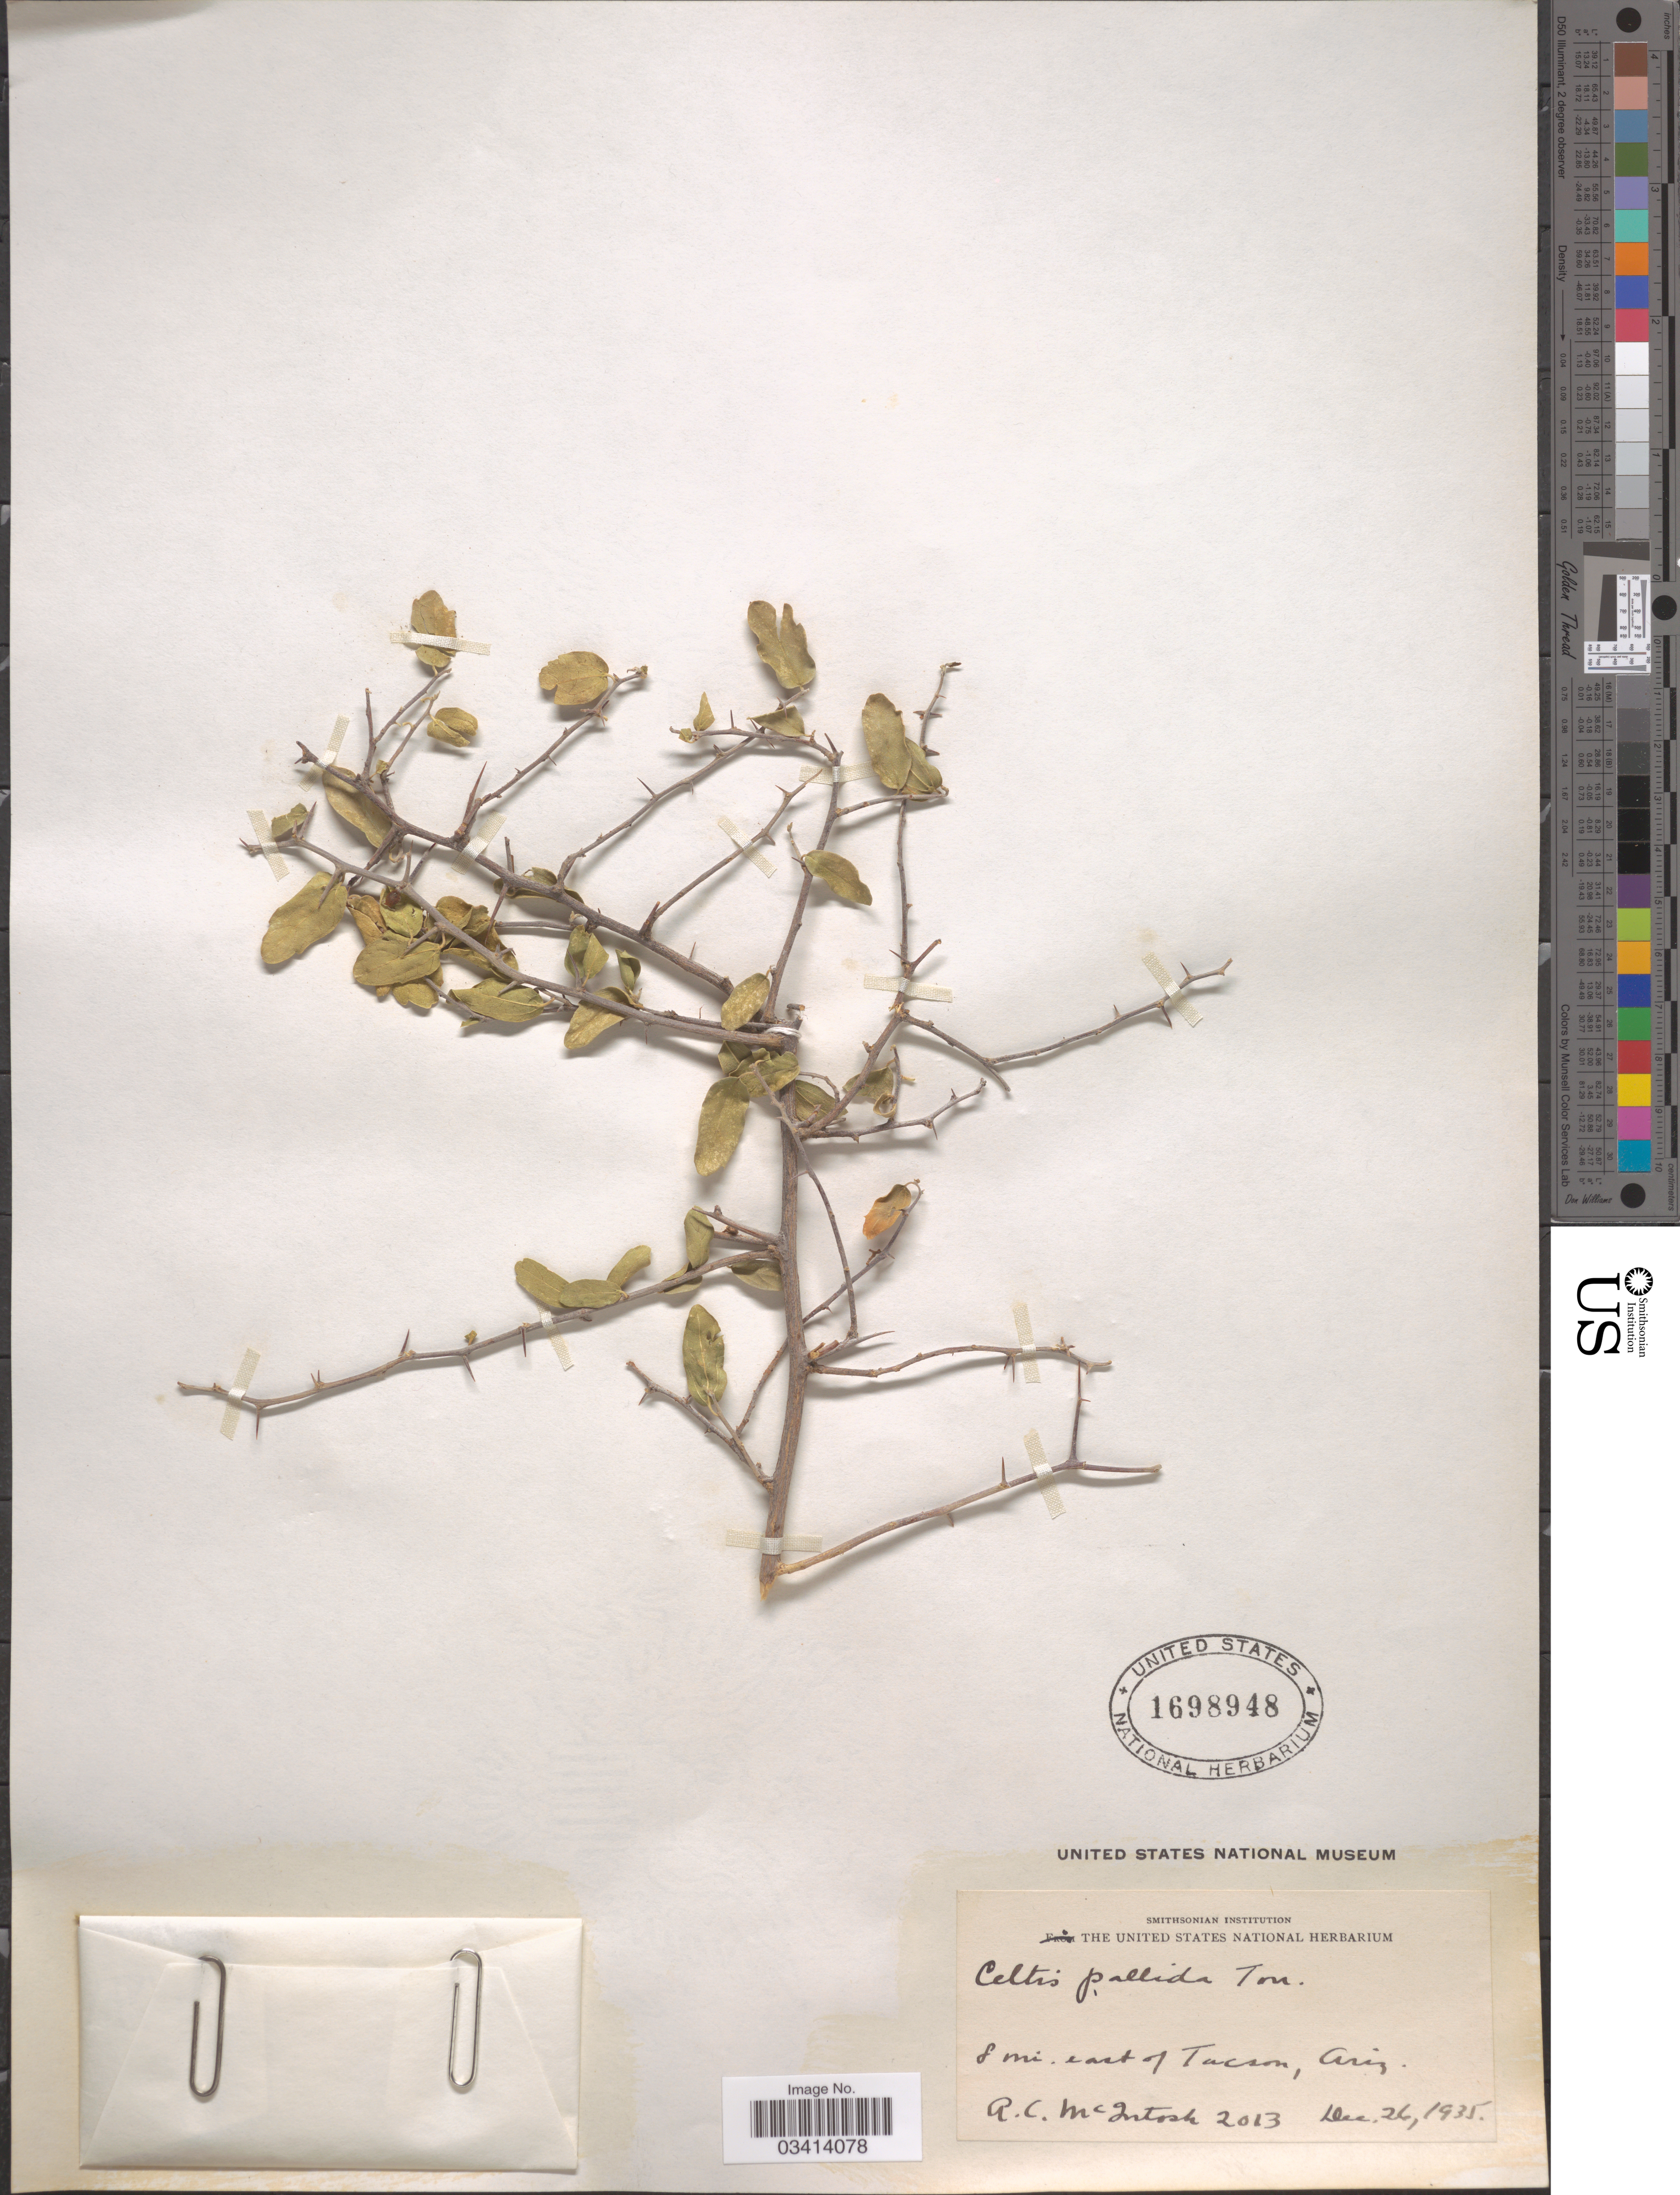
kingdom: Plantae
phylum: Tracheophyta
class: Magnoliopsida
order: Rosales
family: Cannabaceae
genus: Celtis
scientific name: Celtis pallida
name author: Torr. in Emory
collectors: A. McIntosh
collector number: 2013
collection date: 1935-12-26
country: United States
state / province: Arizona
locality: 8 mi. east of Tucson.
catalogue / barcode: US 1698948